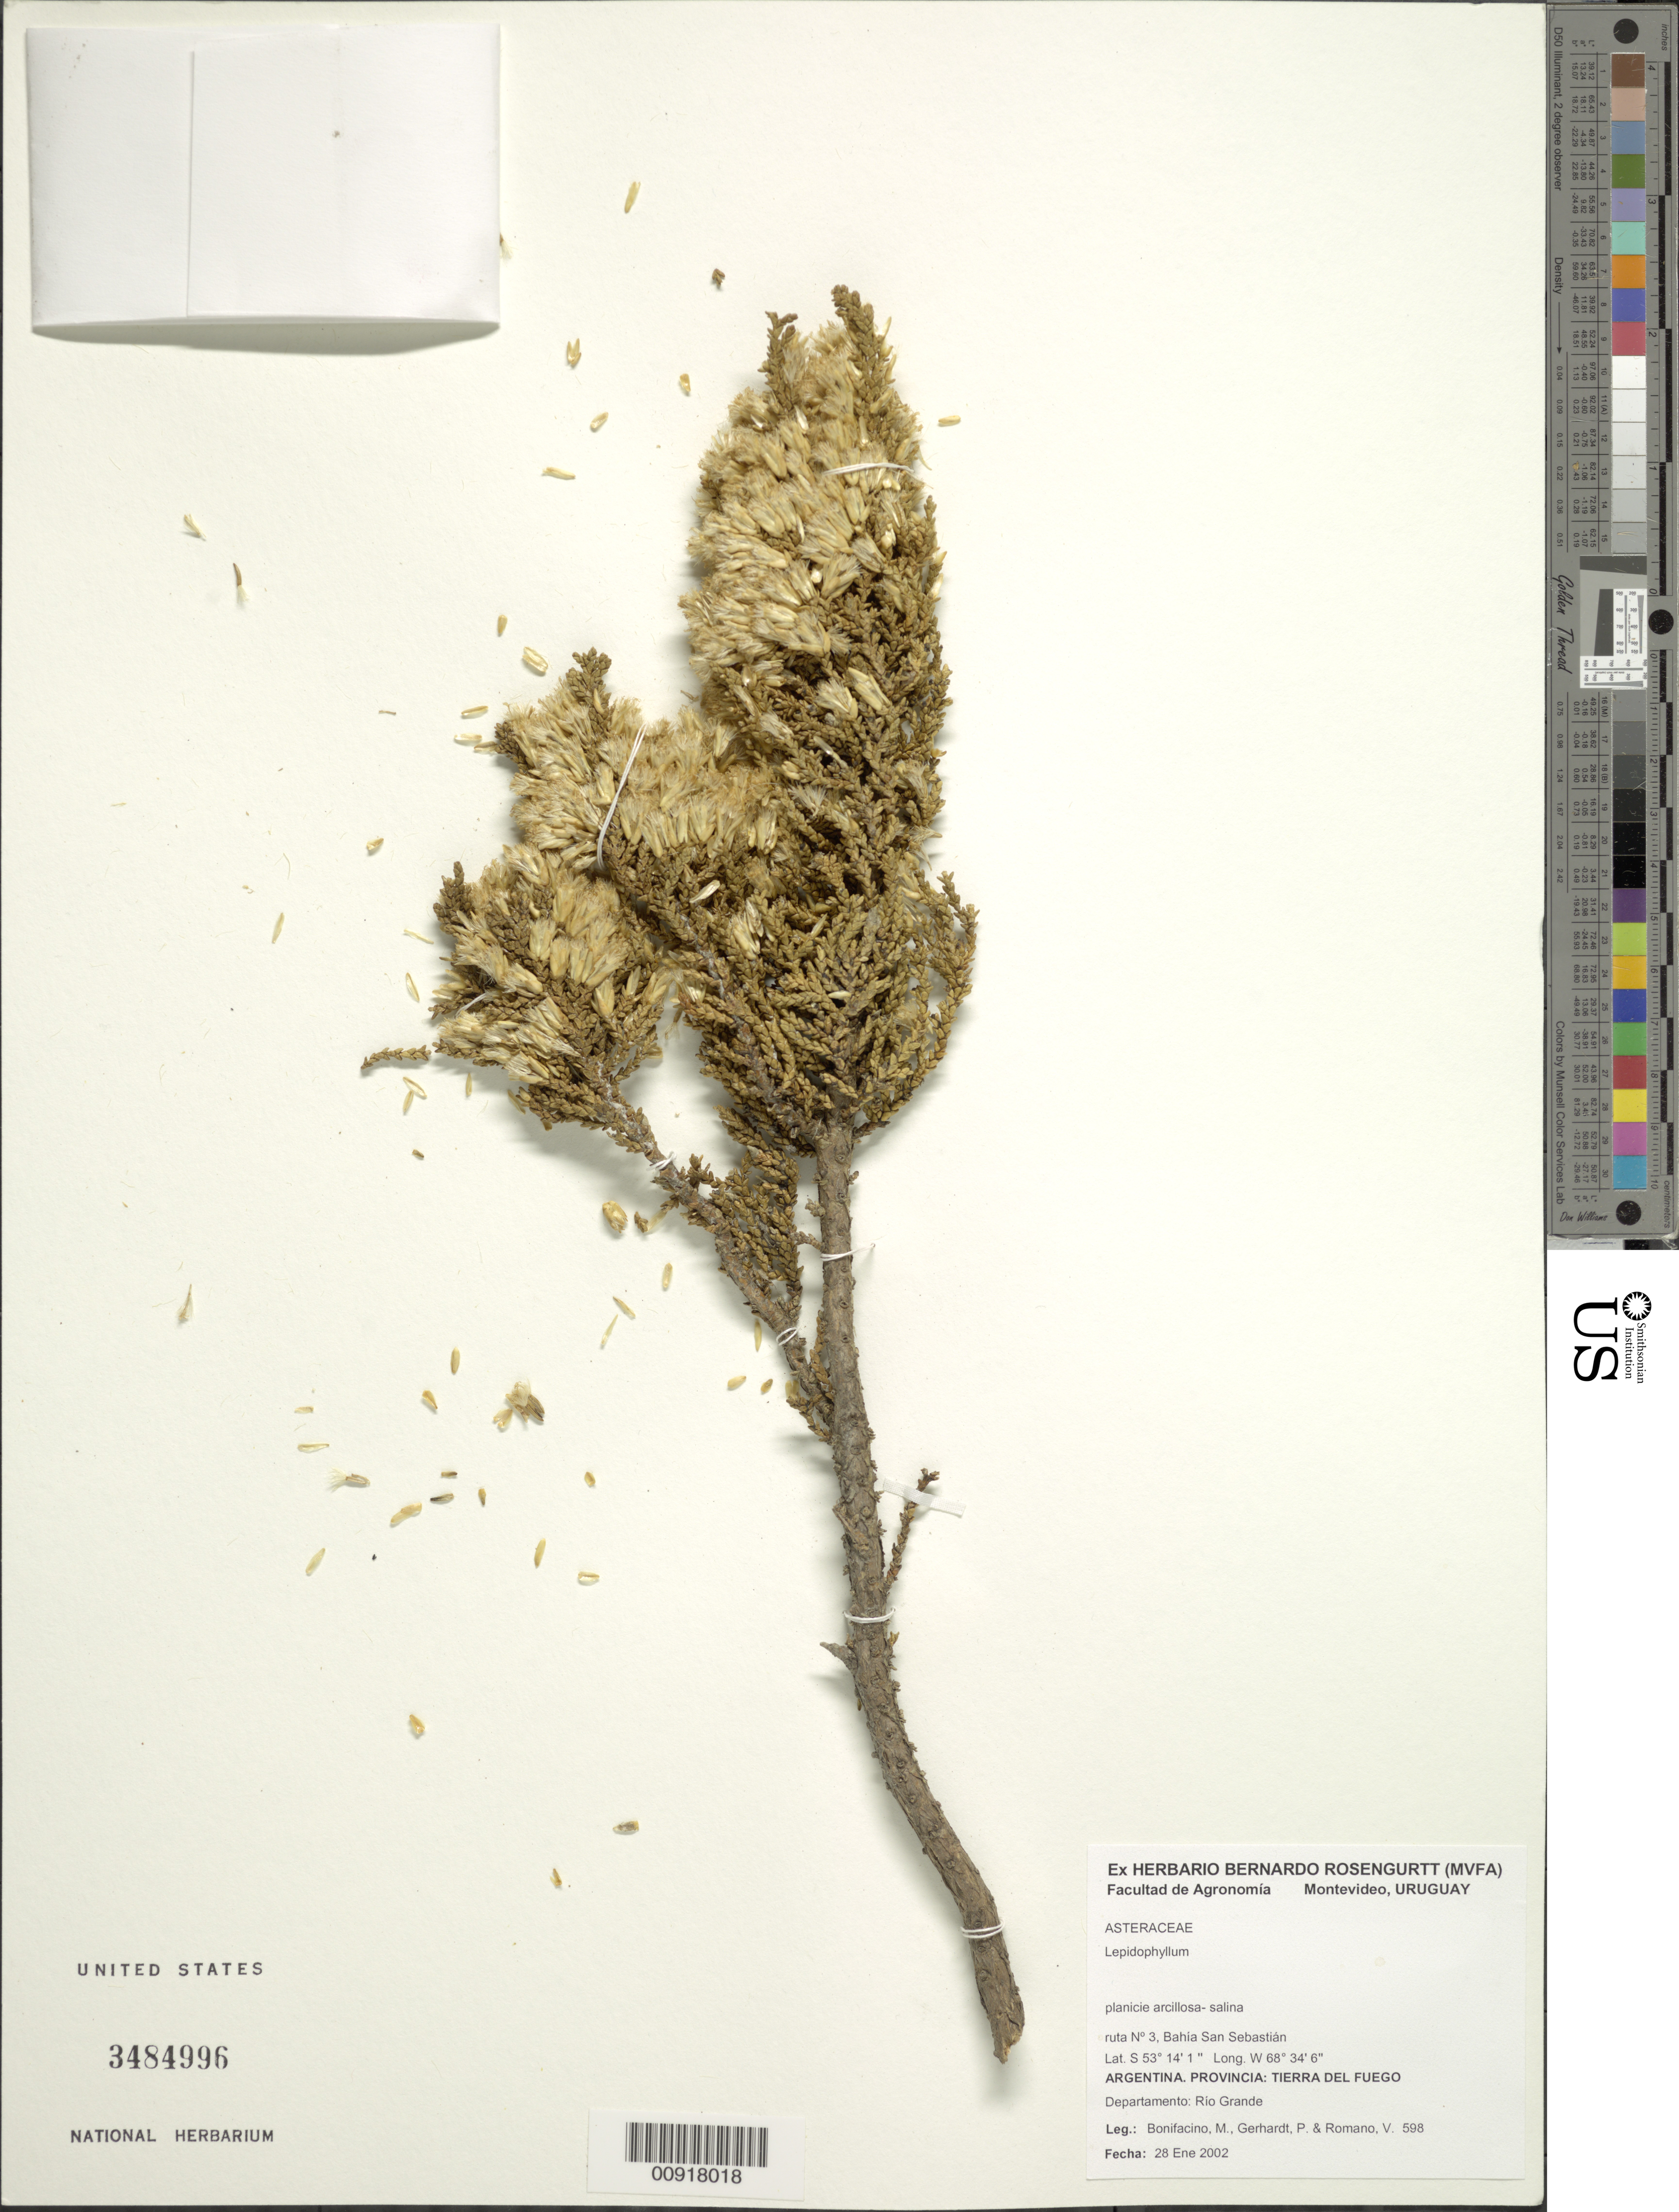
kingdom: Plantae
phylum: Tracheophyta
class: Magnoliopsida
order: Asterales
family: Asteraceae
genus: Lepidophyllum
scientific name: Lepidophyllum cupressiforme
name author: (Lam.) Cass.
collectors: M. Bonifacino, P. Gerhardt & V. Romano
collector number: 0598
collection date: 2002-01-28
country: Argentina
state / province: Tierra del Fuego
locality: Dpto. Río Grande, Ruta No. 3, Bahia San Sebastián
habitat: Planicie arcillosa-salina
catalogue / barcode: US 3484996